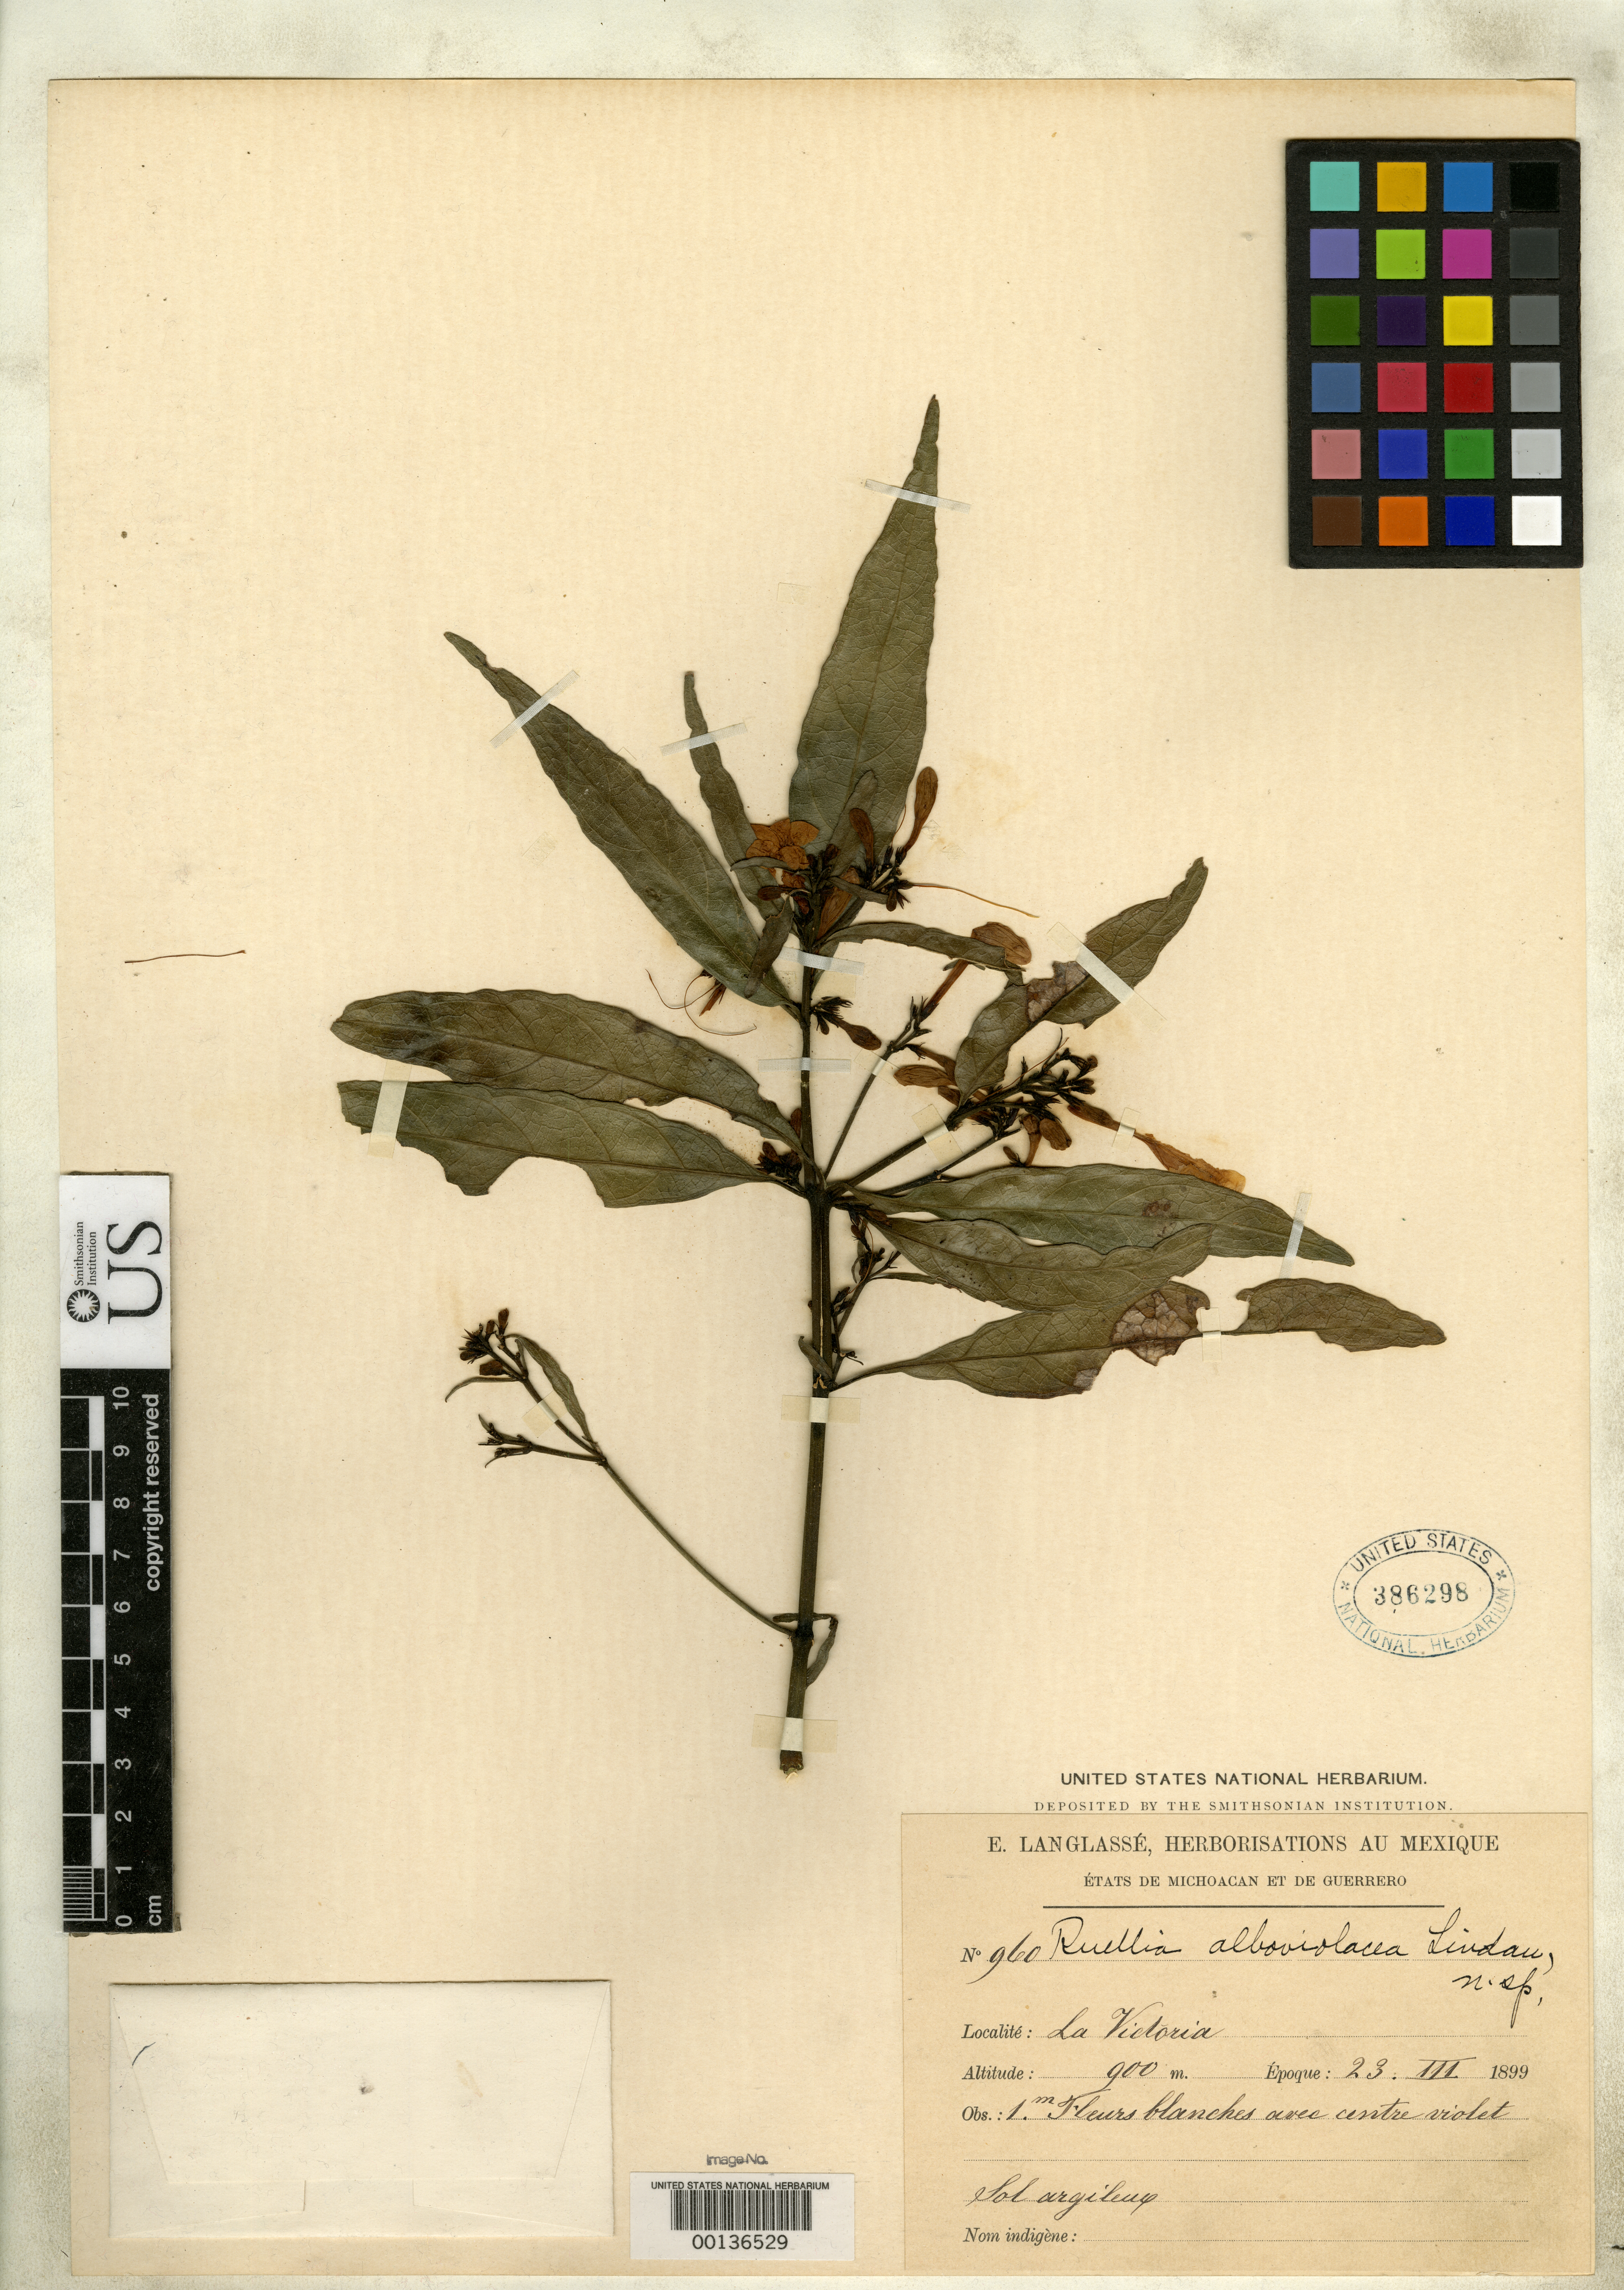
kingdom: Plantae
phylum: Tracheophyta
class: Magnoliopsida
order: Lamiales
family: Acanthaceae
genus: Ruellia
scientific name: Ruellia alboviolacea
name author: Lindau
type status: Isotype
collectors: E. Langlassé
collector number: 960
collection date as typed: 23 Mar 1899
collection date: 1899-03-23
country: Mexico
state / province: Guerrero / Michoacán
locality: Near La Victoria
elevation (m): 900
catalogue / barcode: US 386298